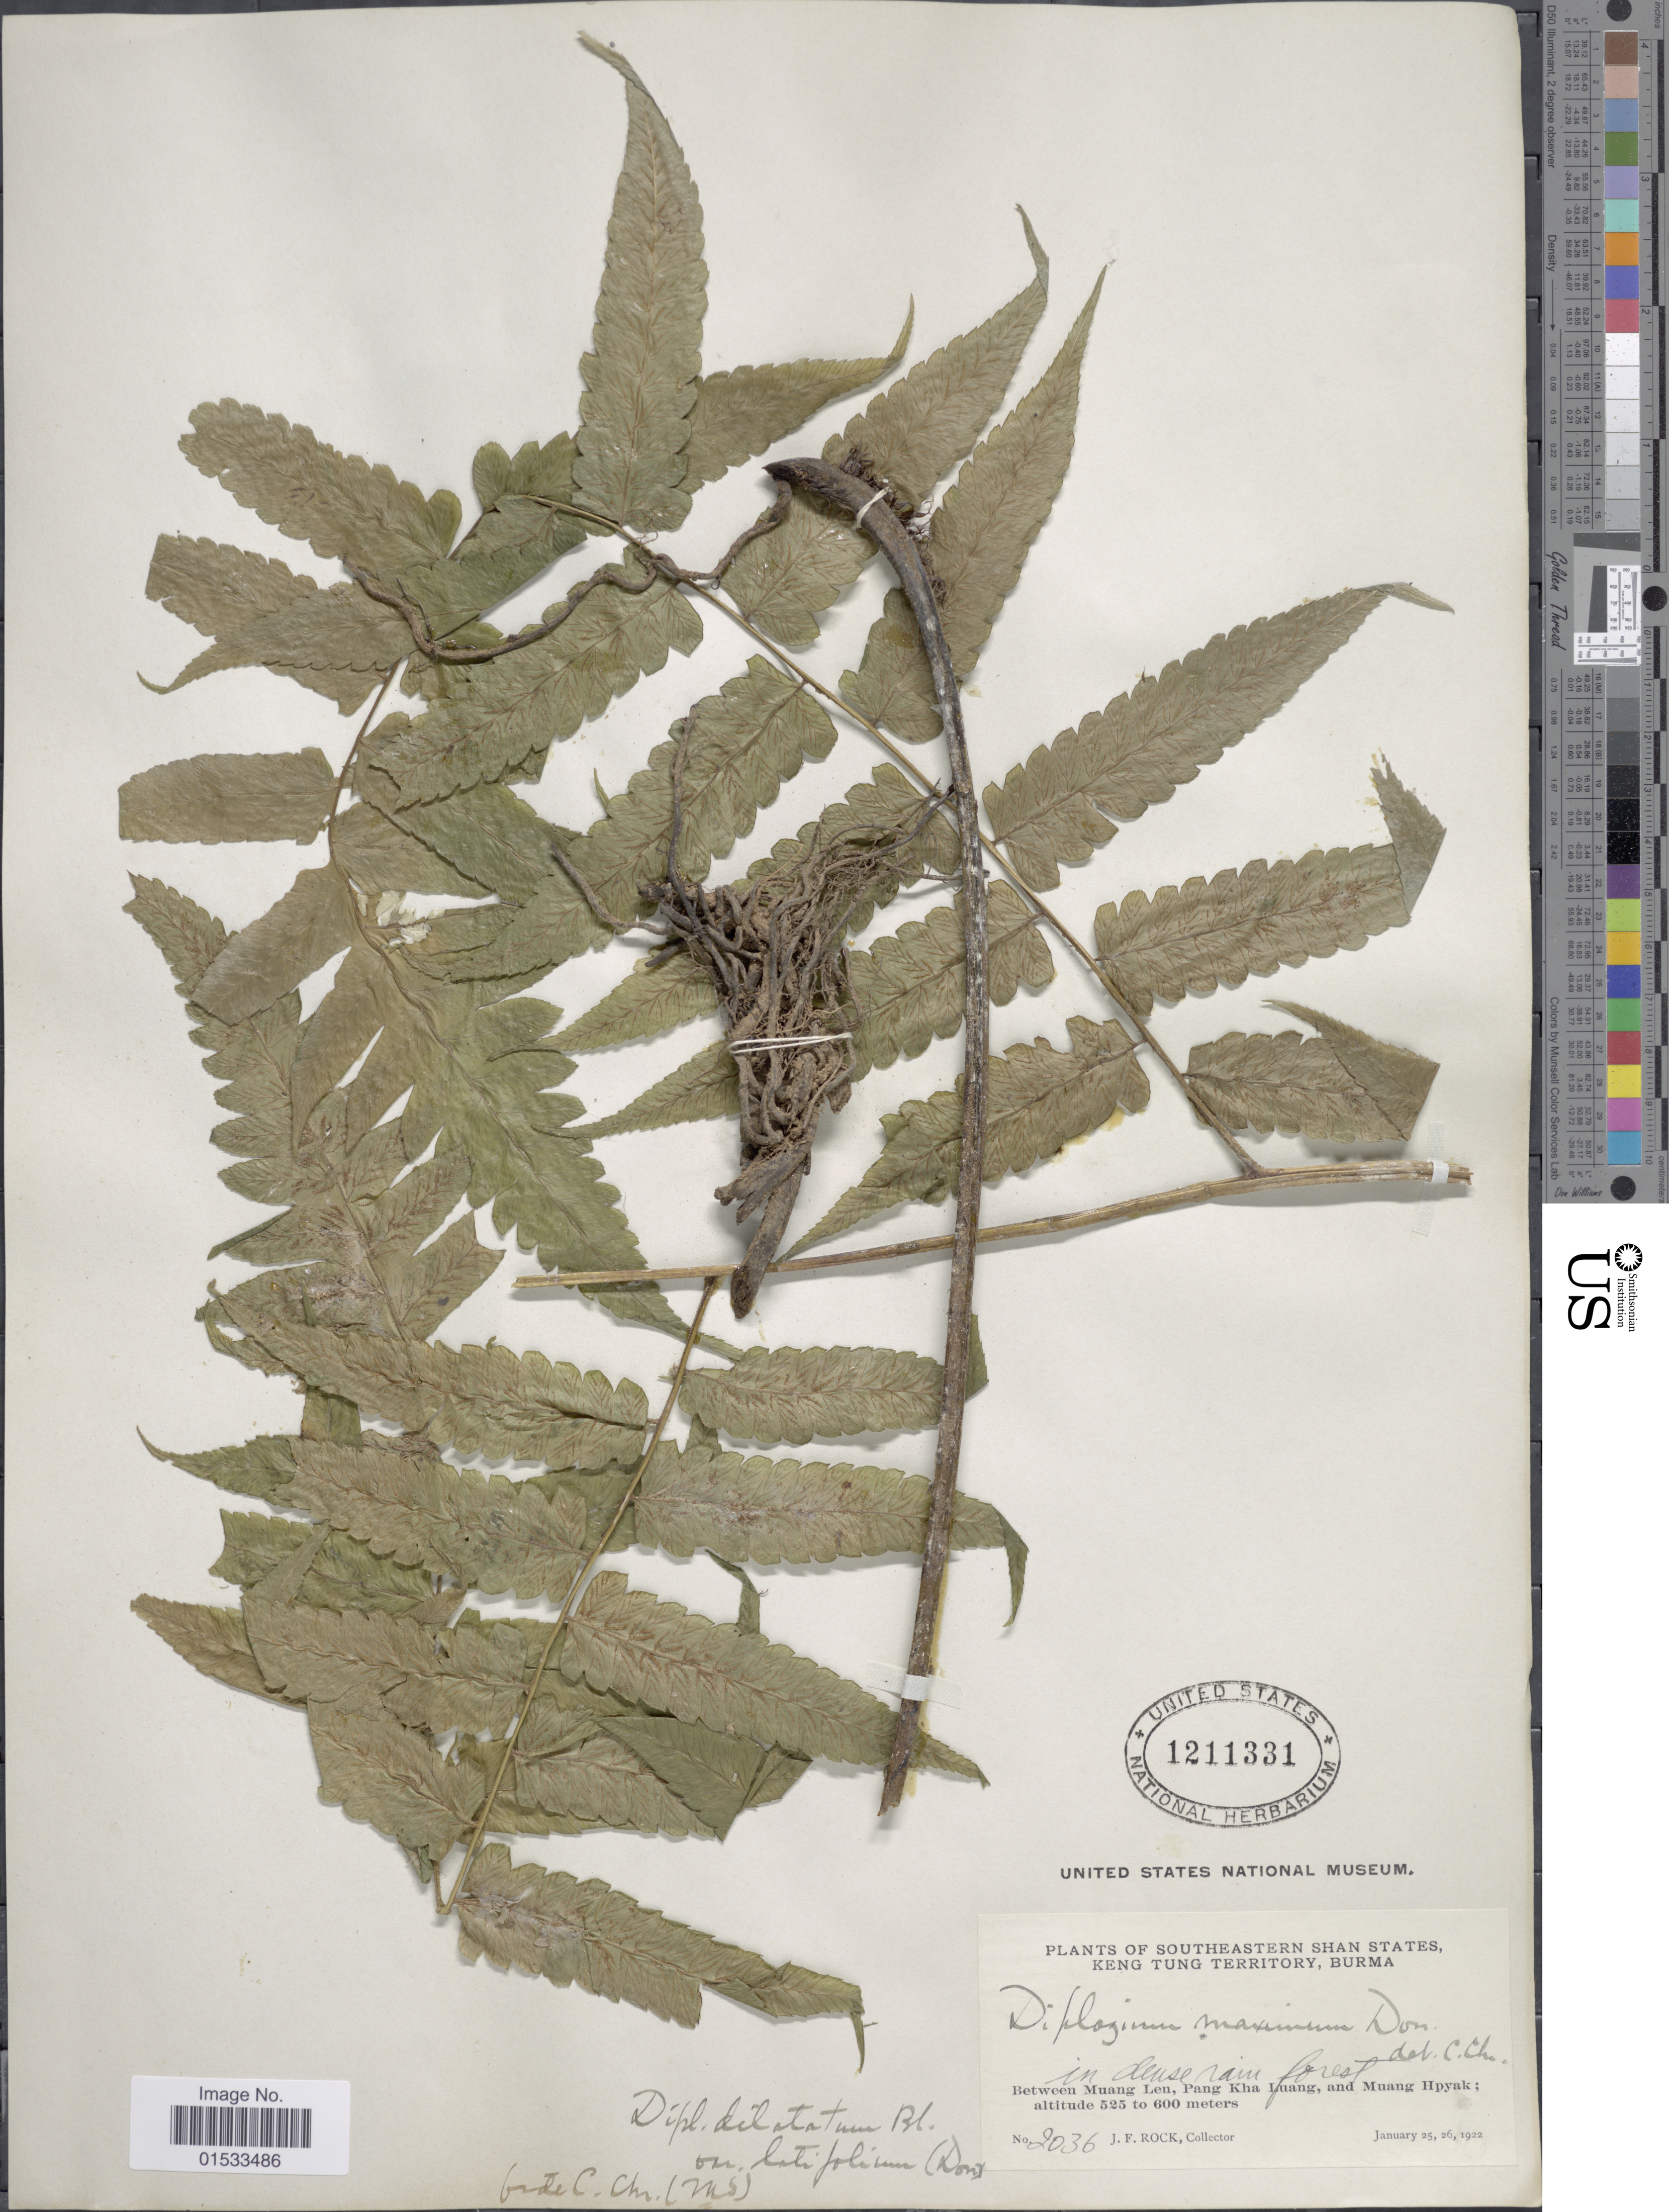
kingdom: Plantae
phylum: Tracheophyta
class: Polypodiopsida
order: Polypodiales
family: Athyriaceae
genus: Diplazium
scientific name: Diplazium dilatatum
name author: Blume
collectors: J. Rock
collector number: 2036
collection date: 1922-01-25/1922-01-26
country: Myanmar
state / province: Shan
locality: Southeastern Shan States, Keng Tung Territory, Burma. between Muang Len, Pang Kha Luang, and Muang Hpyak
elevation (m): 525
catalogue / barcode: US 1211331